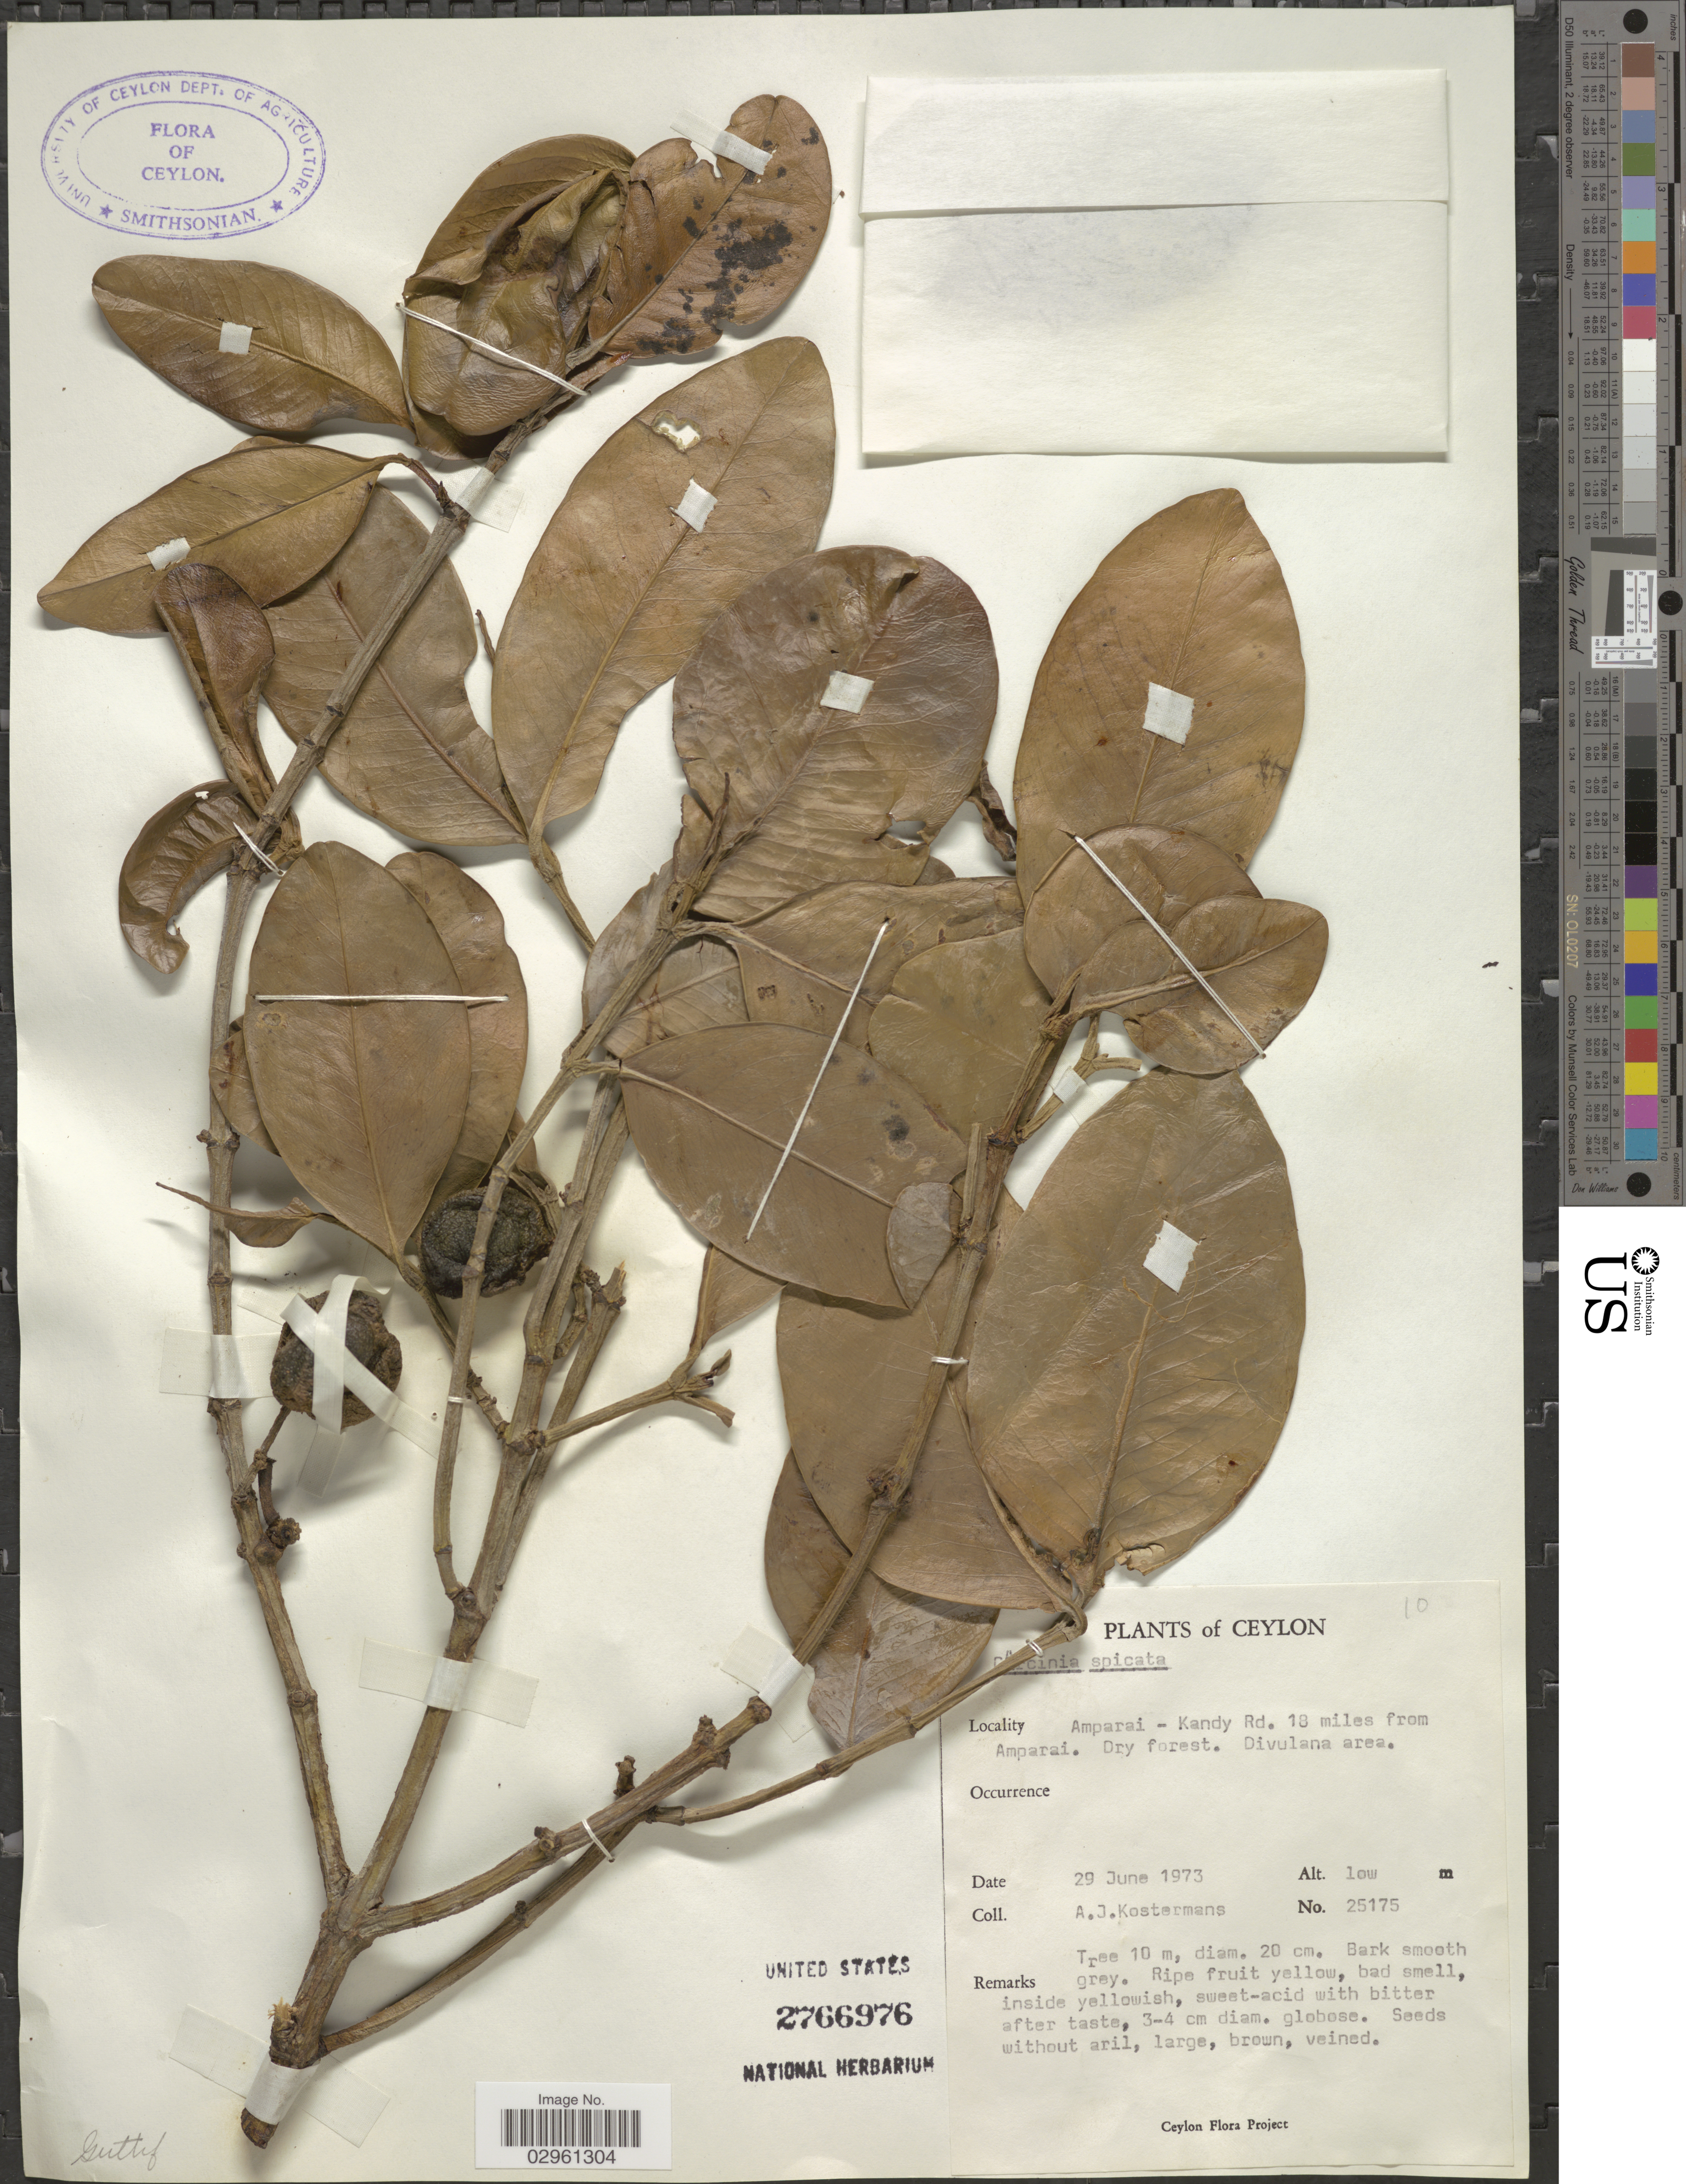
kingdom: Plantae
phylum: Tracheophyta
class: Magnoliopsida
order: Malpighiales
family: Clusiaceae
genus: Garcinia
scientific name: Garcinia spicata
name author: Hook. f.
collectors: A. J. G. Kostermans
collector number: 25175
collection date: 1973-06-29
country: Sri Lanka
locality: Ceylon. Amparai - Kandy Rd. 18 miles from Amparai. Dry forest. Divulana area.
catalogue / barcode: US 2766976